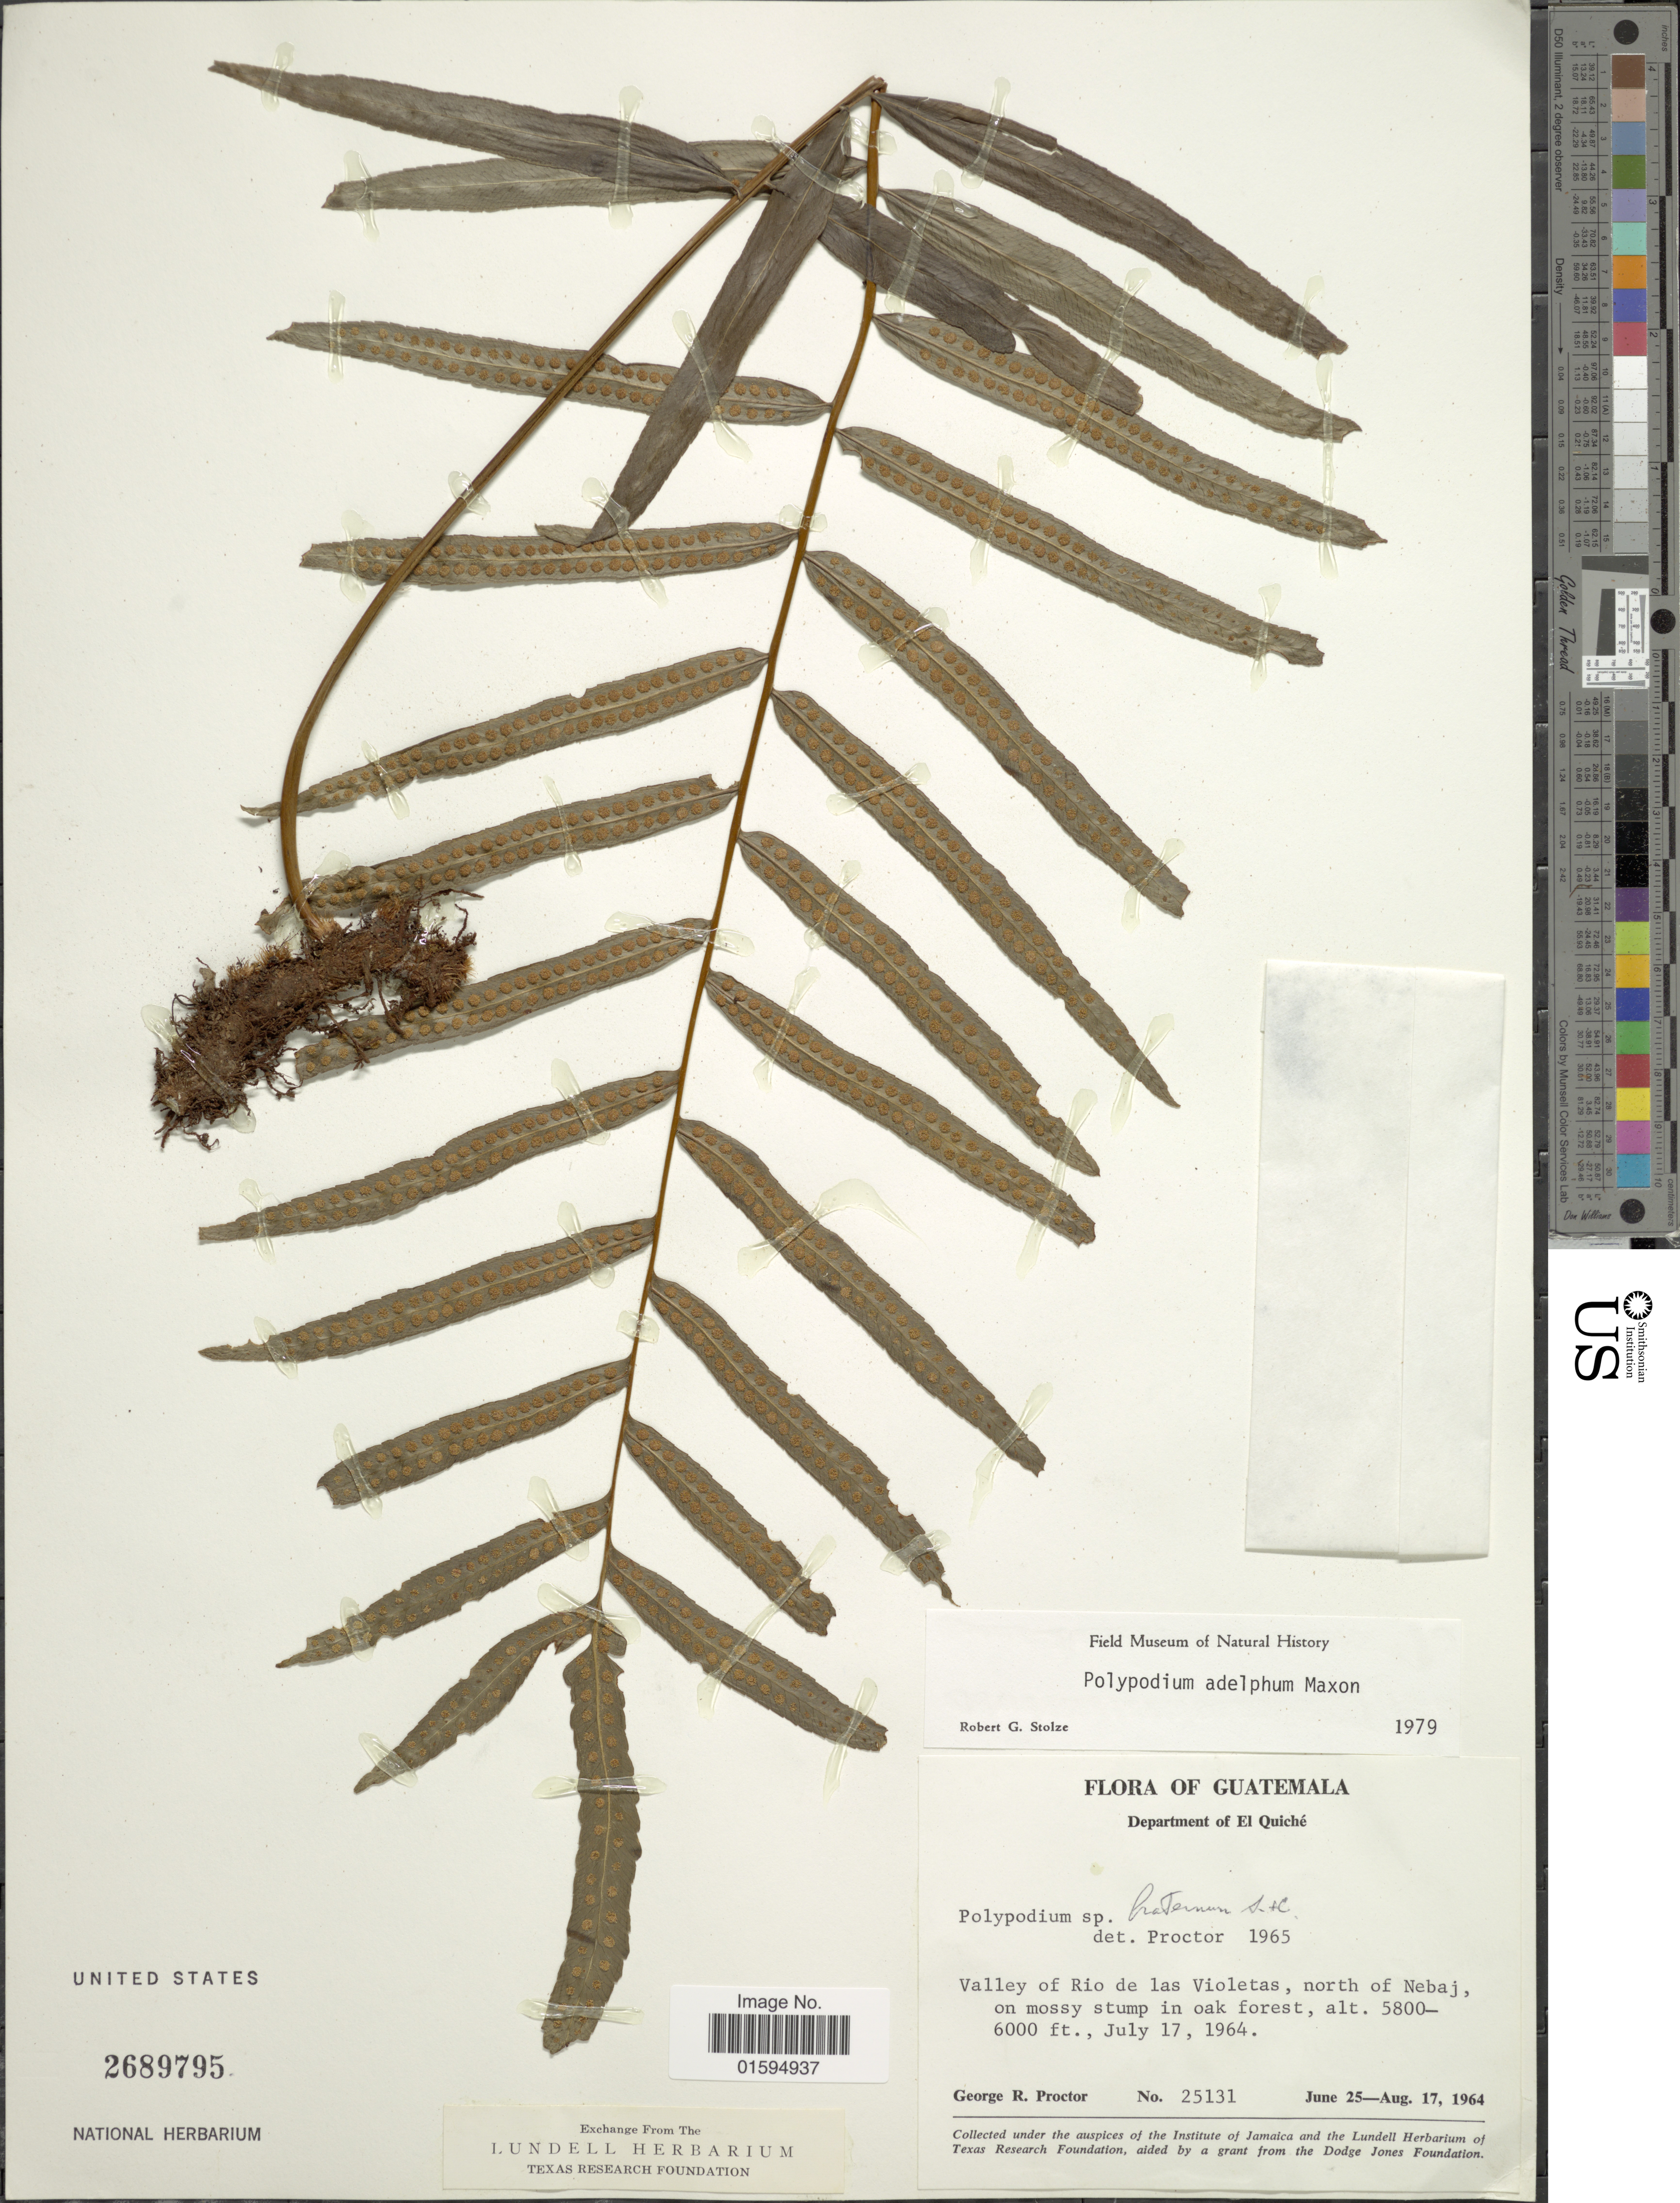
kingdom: Plantae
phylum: Tracheophyta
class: Polypodiopsida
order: Polypodiales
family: Polypodiaceae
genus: Polypodium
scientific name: Polypodium adelphum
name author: Maxon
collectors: G. R. Proctor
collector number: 25131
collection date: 1964-07-17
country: Guatemala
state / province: Guatemala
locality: Valley of Rio de las Violetas, North Of Nebaj.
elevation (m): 1768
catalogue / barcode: US 2689795